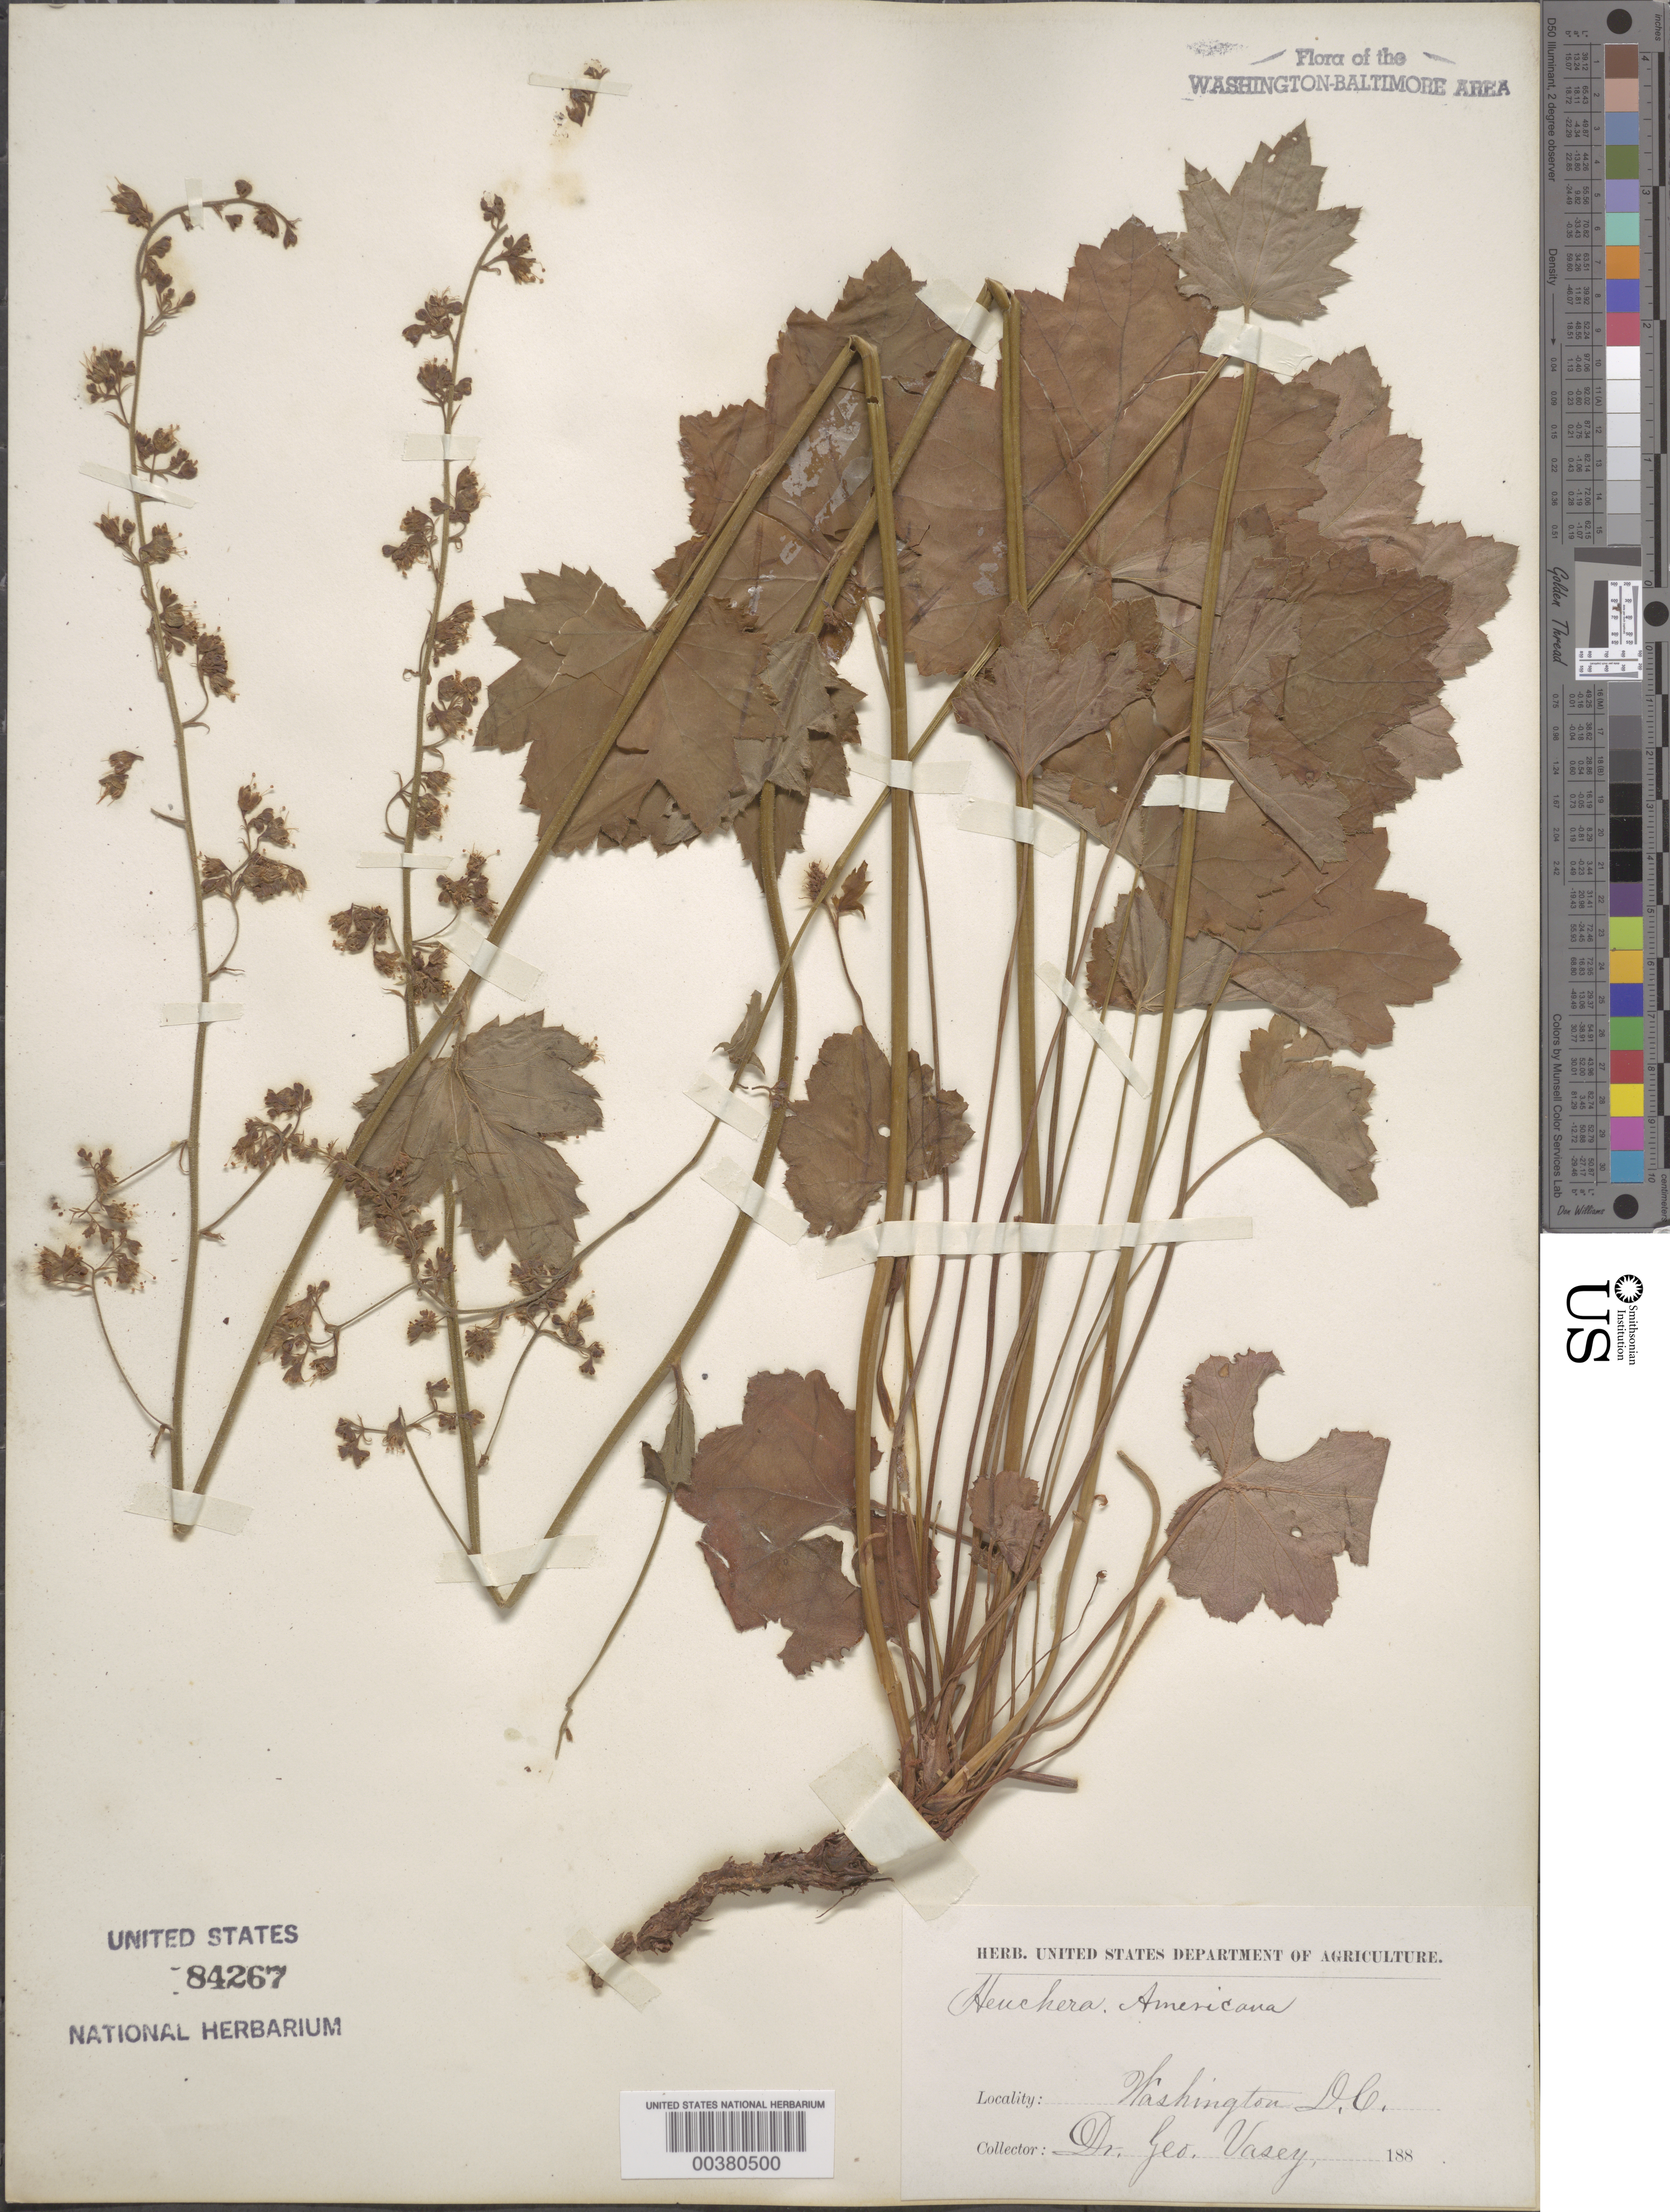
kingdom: Plantae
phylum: Tracheophyta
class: Magnoliopsida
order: Saxifragales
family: Saxifragaceae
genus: Heuchera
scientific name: Heuchera americana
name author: L.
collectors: G. Vasey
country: United States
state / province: District of Columbia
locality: Washington DC area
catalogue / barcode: US 84267